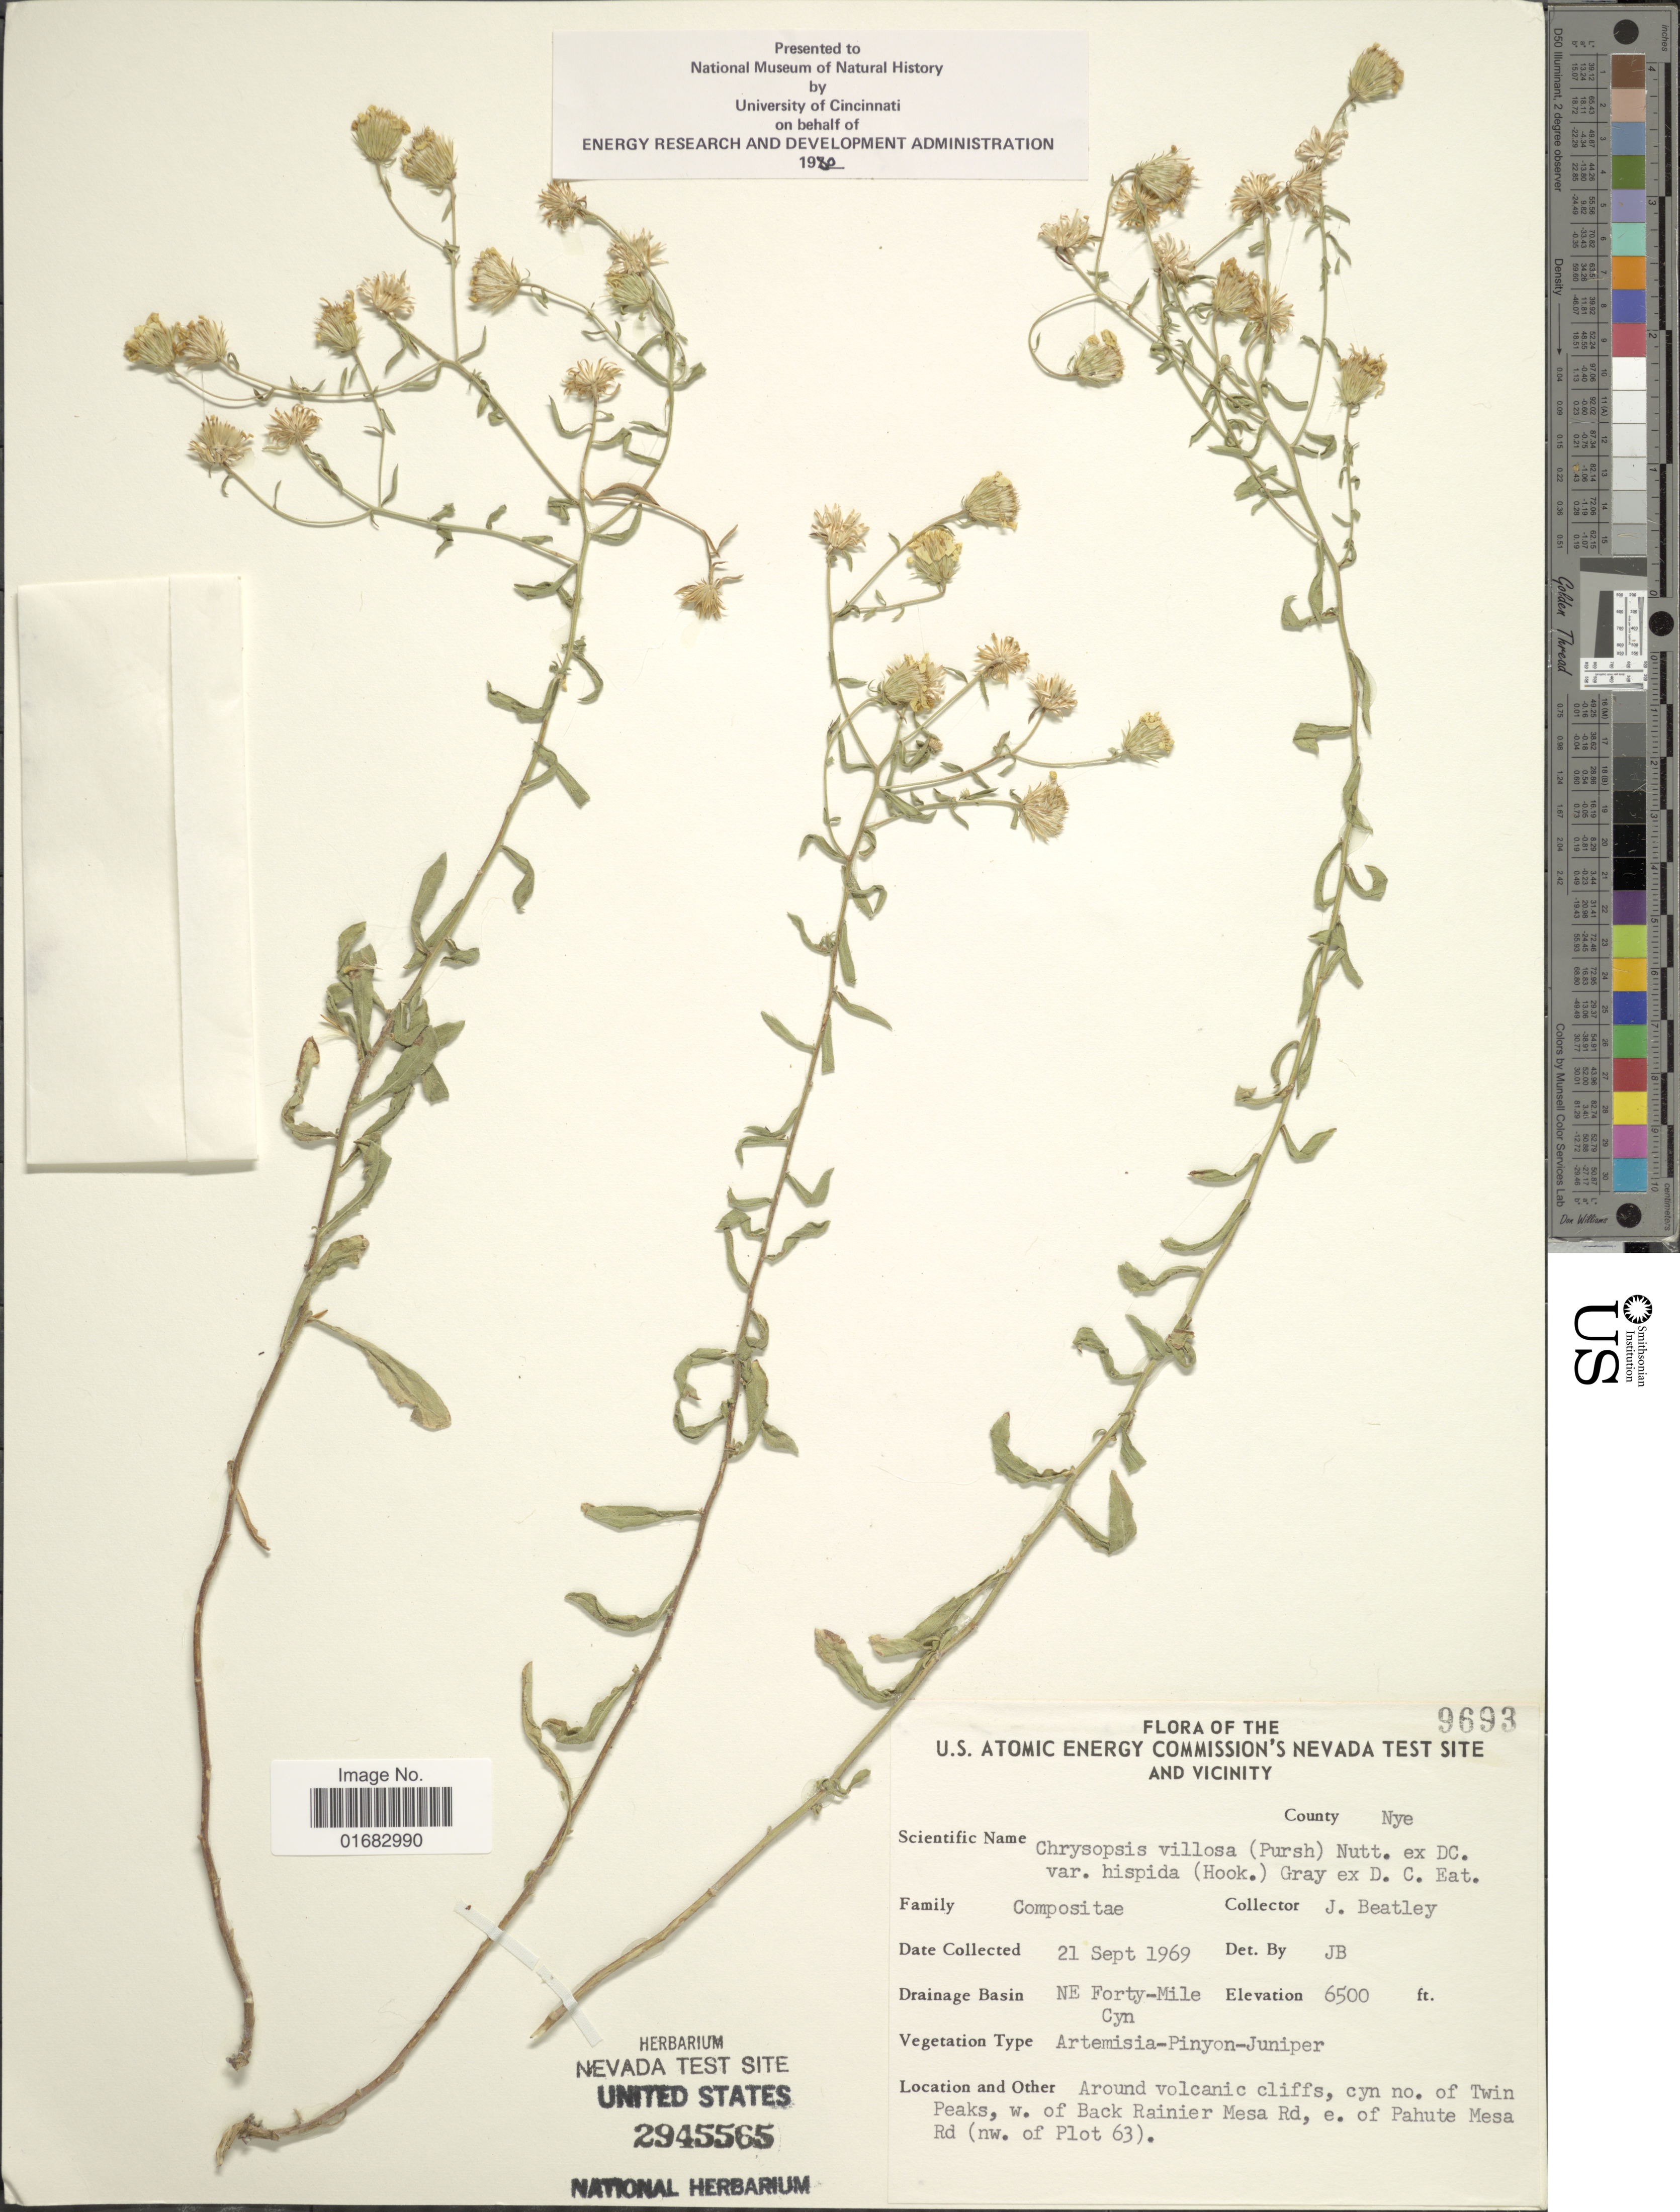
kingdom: Plantae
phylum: Tracheophyta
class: Magnoliopsida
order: Asterales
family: Asteraceae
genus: Heterotheca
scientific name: Heterotheca villosa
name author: (Pursh) Shinners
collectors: J. C. Beatley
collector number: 9693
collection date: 1969-09-21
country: United States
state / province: Nevada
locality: U.S. Atomic Energy Commission's Nevada Test Site and Vicinity, County Nye, Ne Forty-Mile Cyn, Around volcanic cliffs, cyn no. of Twin Peaks, w. of Back Rainier Mesa Rd, e. of Pahute Mesa Rd (nw. of Plot 63)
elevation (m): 1981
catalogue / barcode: US 2945565